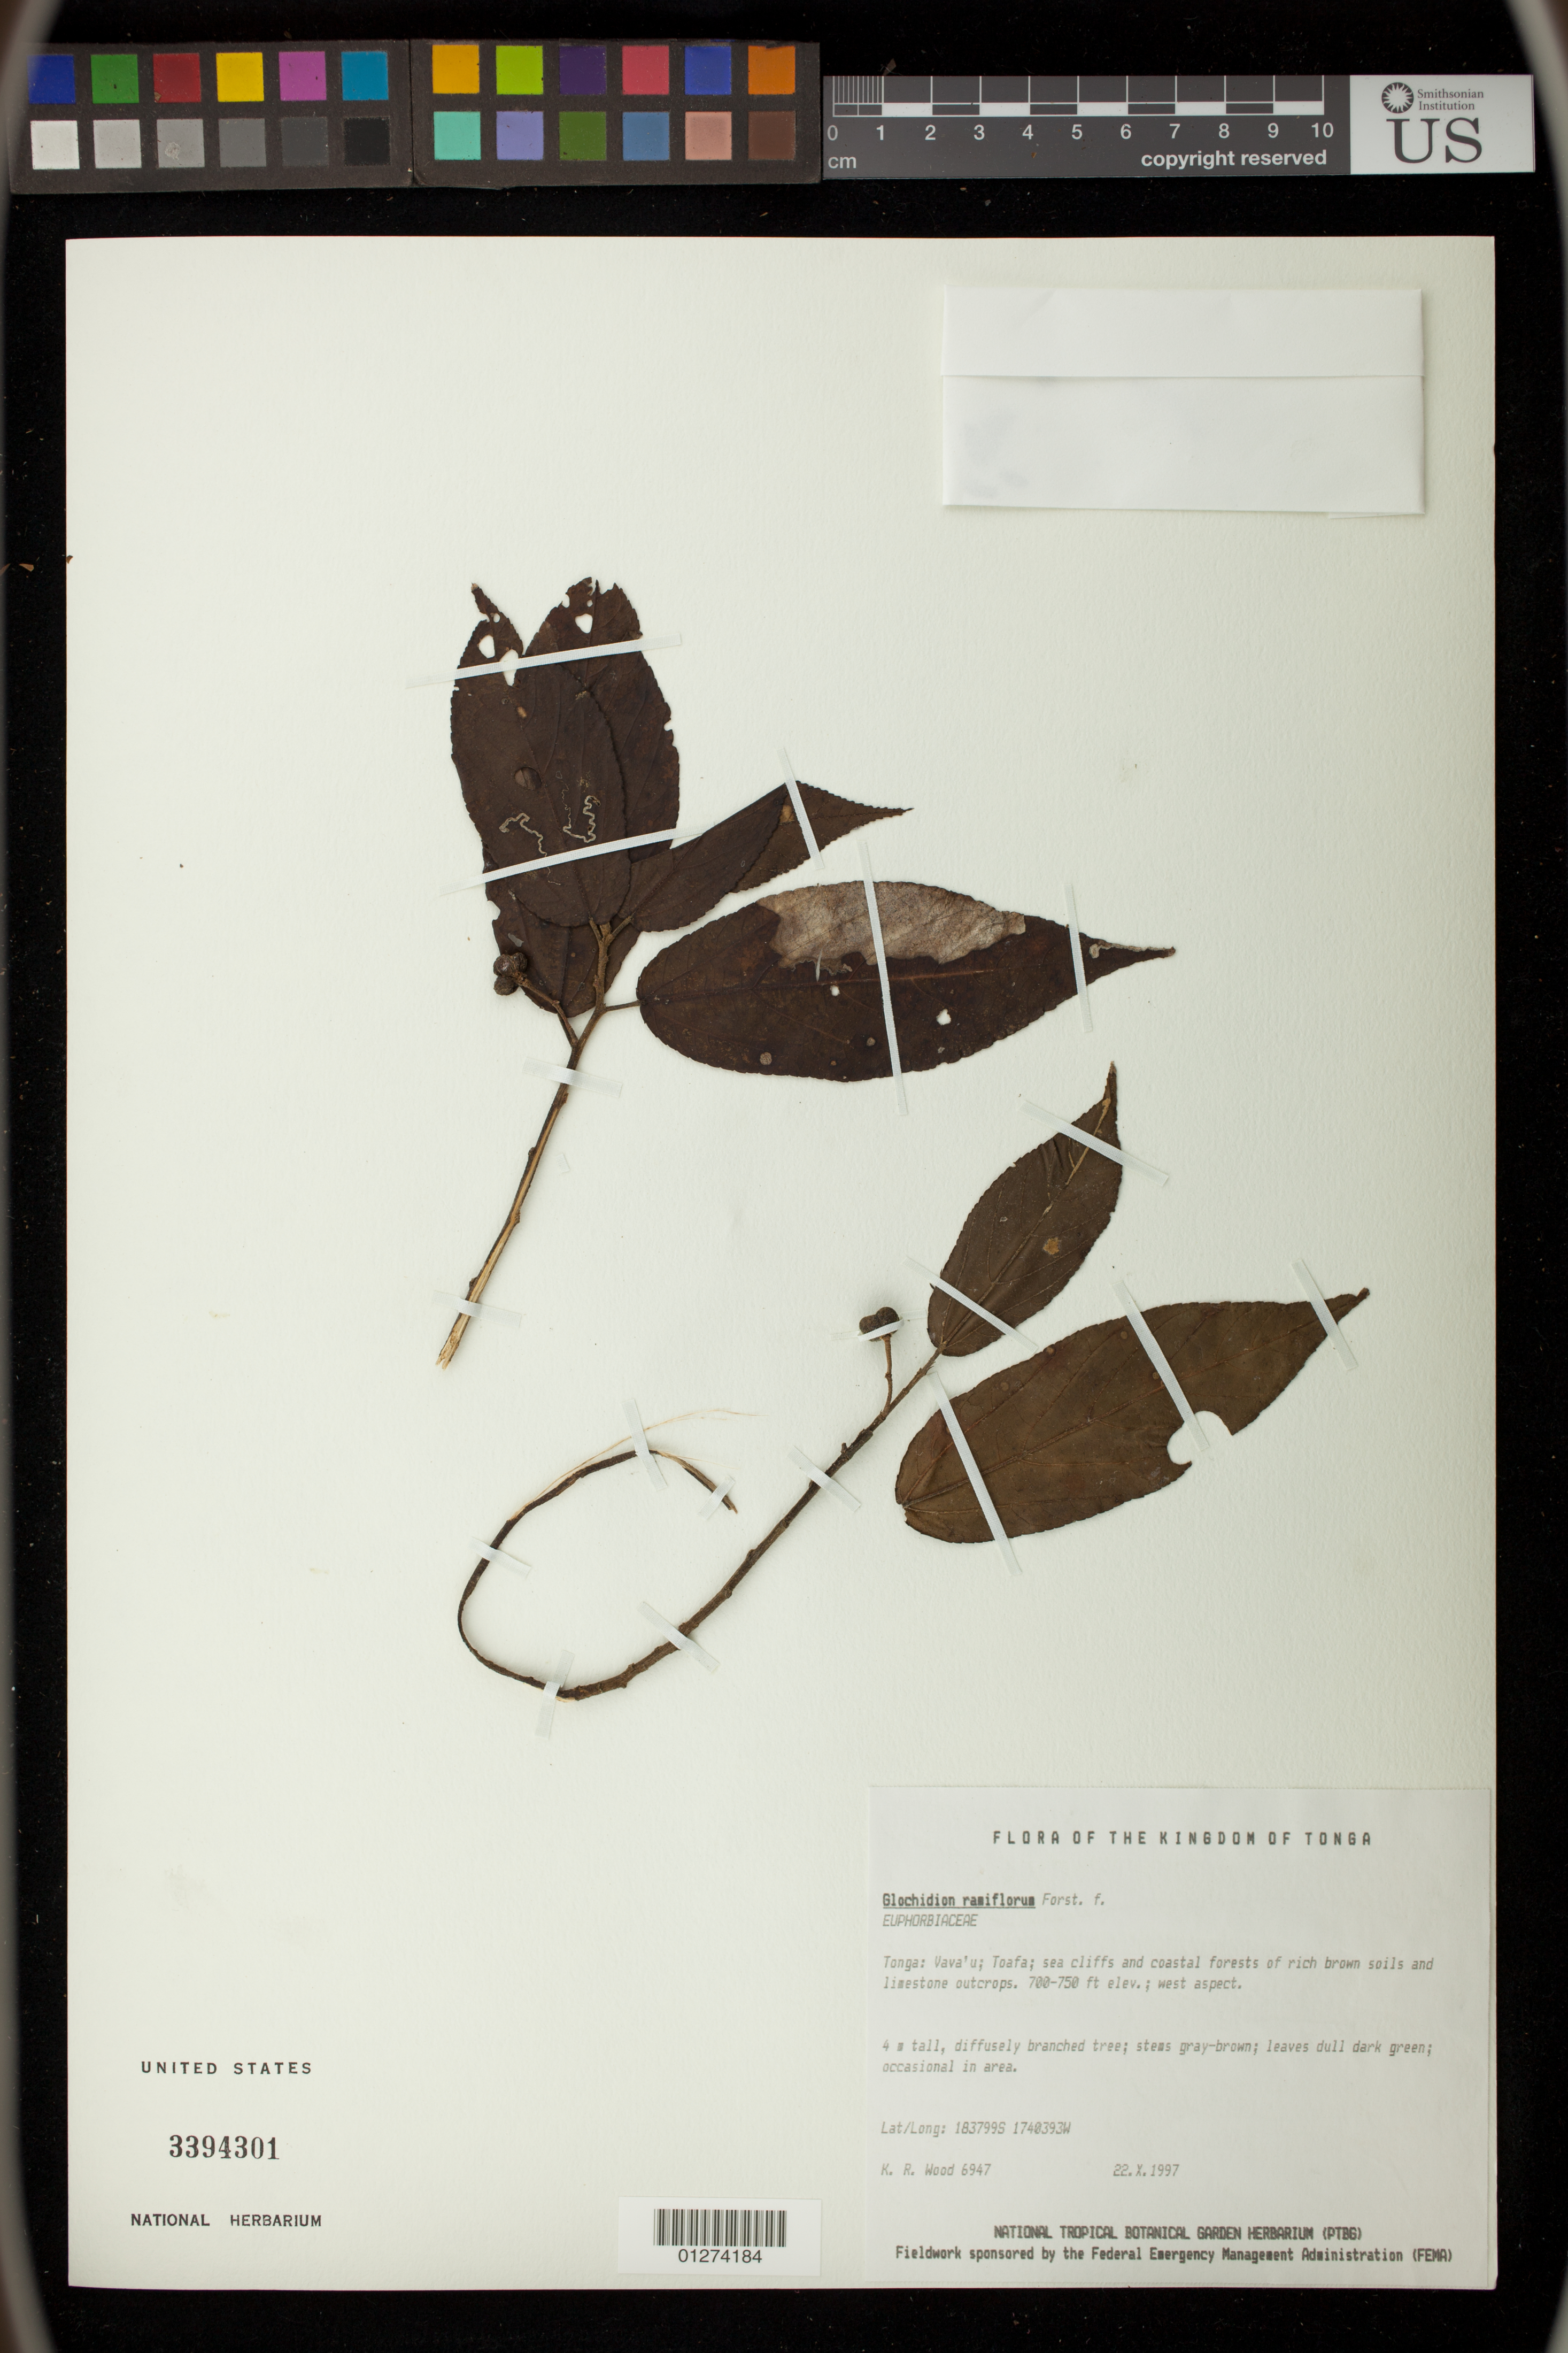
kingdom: Plantae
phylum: Tracheophyta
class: Magnoliopsida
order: Malpighiales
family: Phyllanthaceae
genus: Glochidion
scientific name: Glochidion ramiflorum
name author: J.R. Forst. & G. Forst.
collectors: K. R. Wood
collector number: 6947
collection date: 1997-10-22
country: Tonga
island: Vavau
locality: Toafa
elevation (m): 213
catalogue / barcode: US 3394301